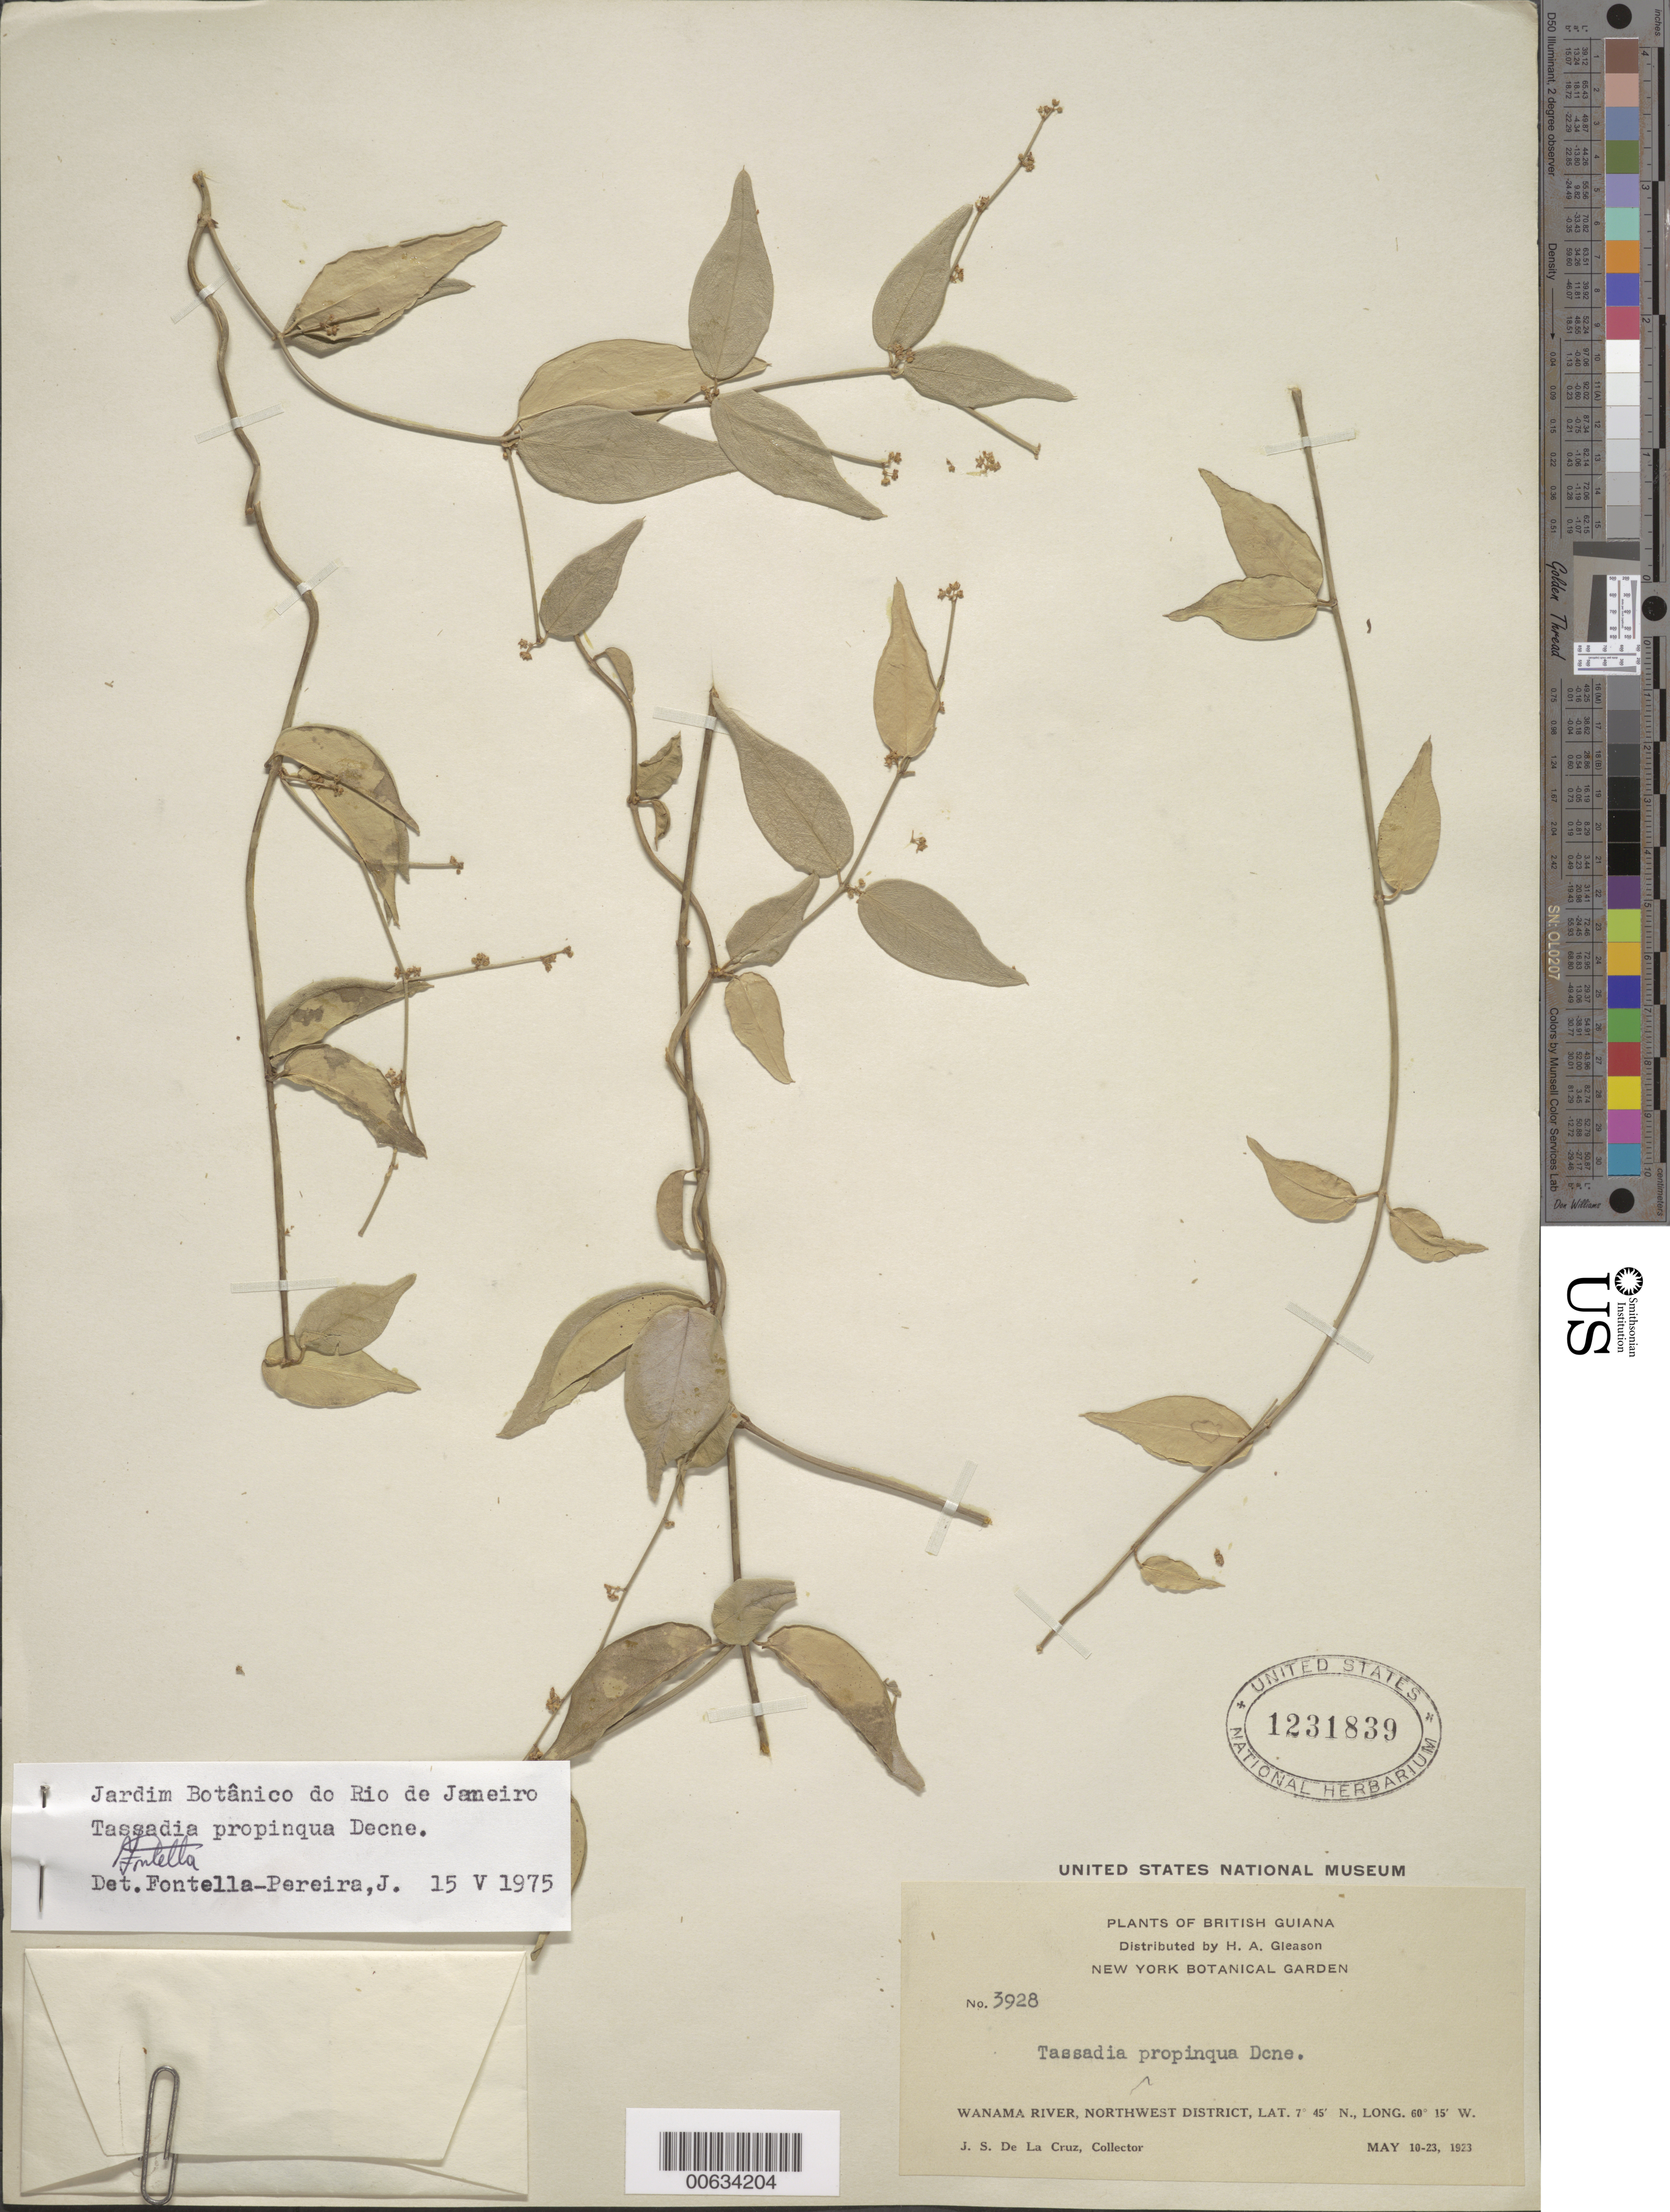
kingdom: Plantae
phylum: Tracheophyta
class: Magnoliopsida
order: Gentianales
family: Apocynaceae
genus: Tassadia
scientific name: Tassadia propinqua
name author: Decne.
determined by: Fontella, J.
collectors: J. S. de la Cruz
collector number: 3928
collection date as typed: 10-May-23 to 23-May-23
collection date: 1923-05-10/1923-05-23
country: Guyana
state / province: Barima-Waini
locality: Wanama R., NW District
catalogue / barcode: US 1231839